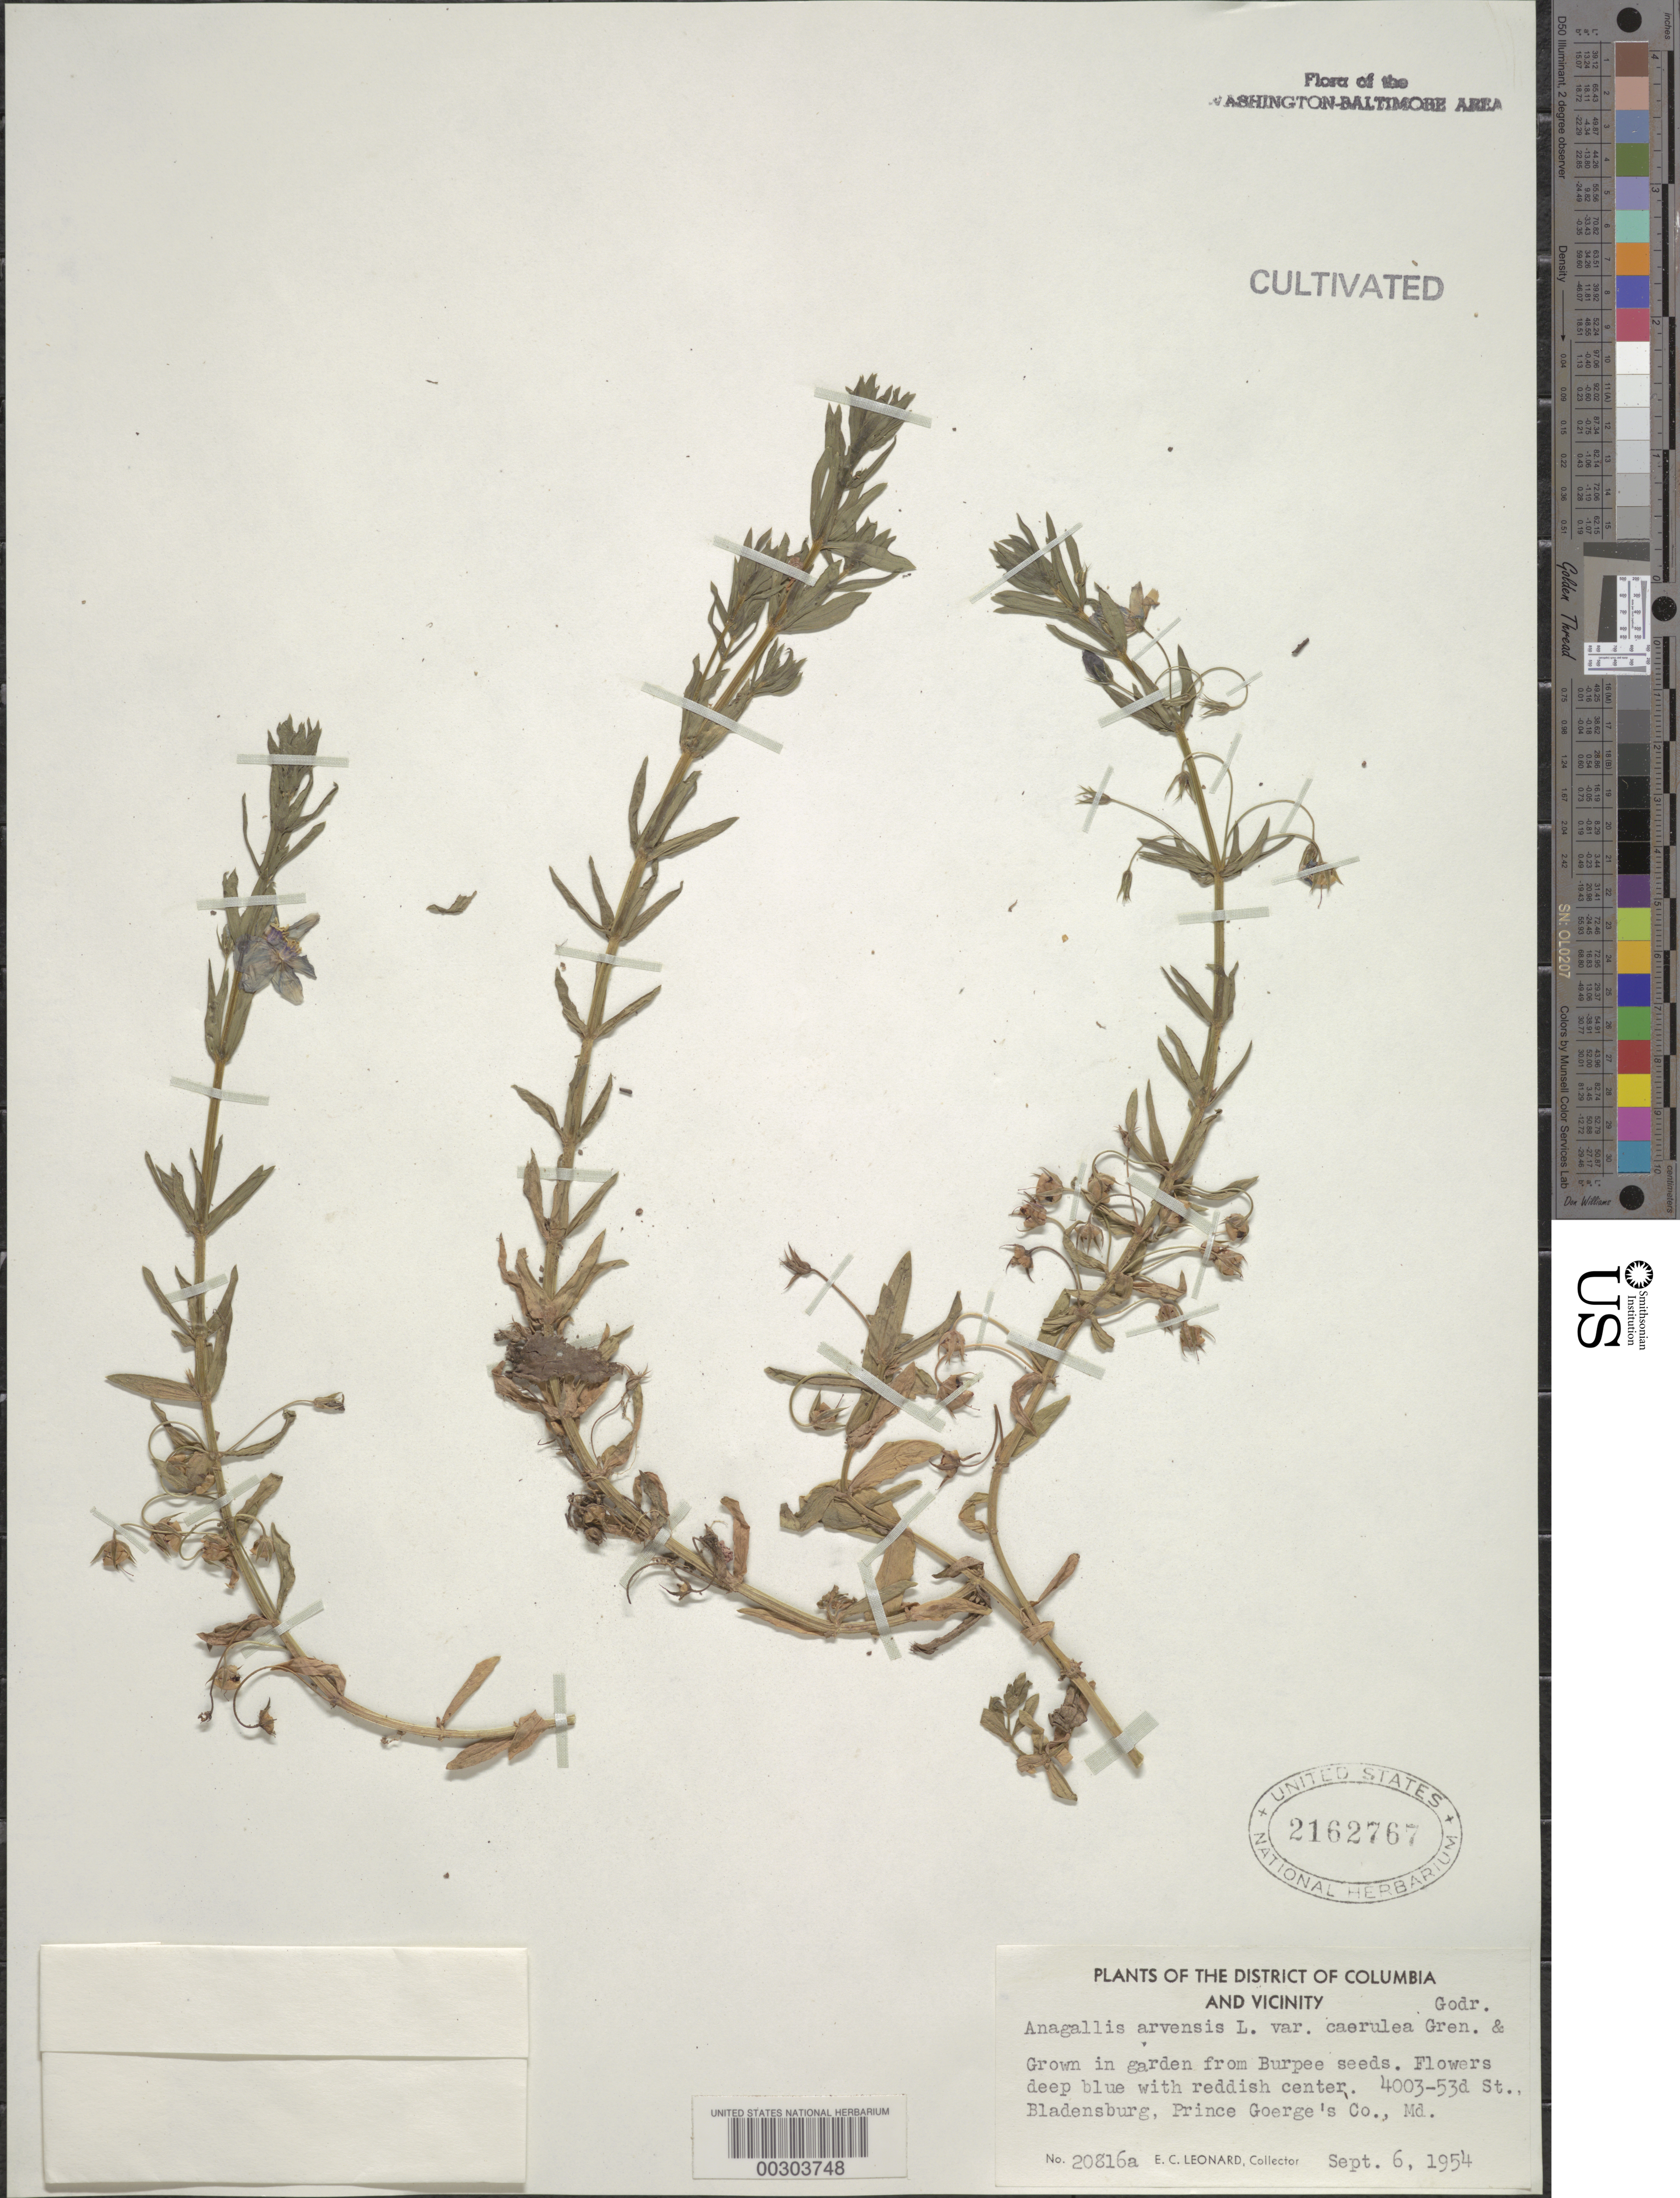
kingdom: Plantae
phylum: Tracheophyta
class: Magnoliopsida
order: Ericales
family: Primulaceae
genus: Anagallis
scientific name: Anagallis arvensis var. caerulea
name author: Gouan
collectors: E. C. Leonard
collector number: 20816A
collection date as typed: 06 Sep 1954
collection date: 1954-09-06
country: United States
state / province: Maryland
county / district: Prince George's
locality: Bladensburg, 4003 53rd St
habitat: Garden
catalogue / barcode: US 2162767